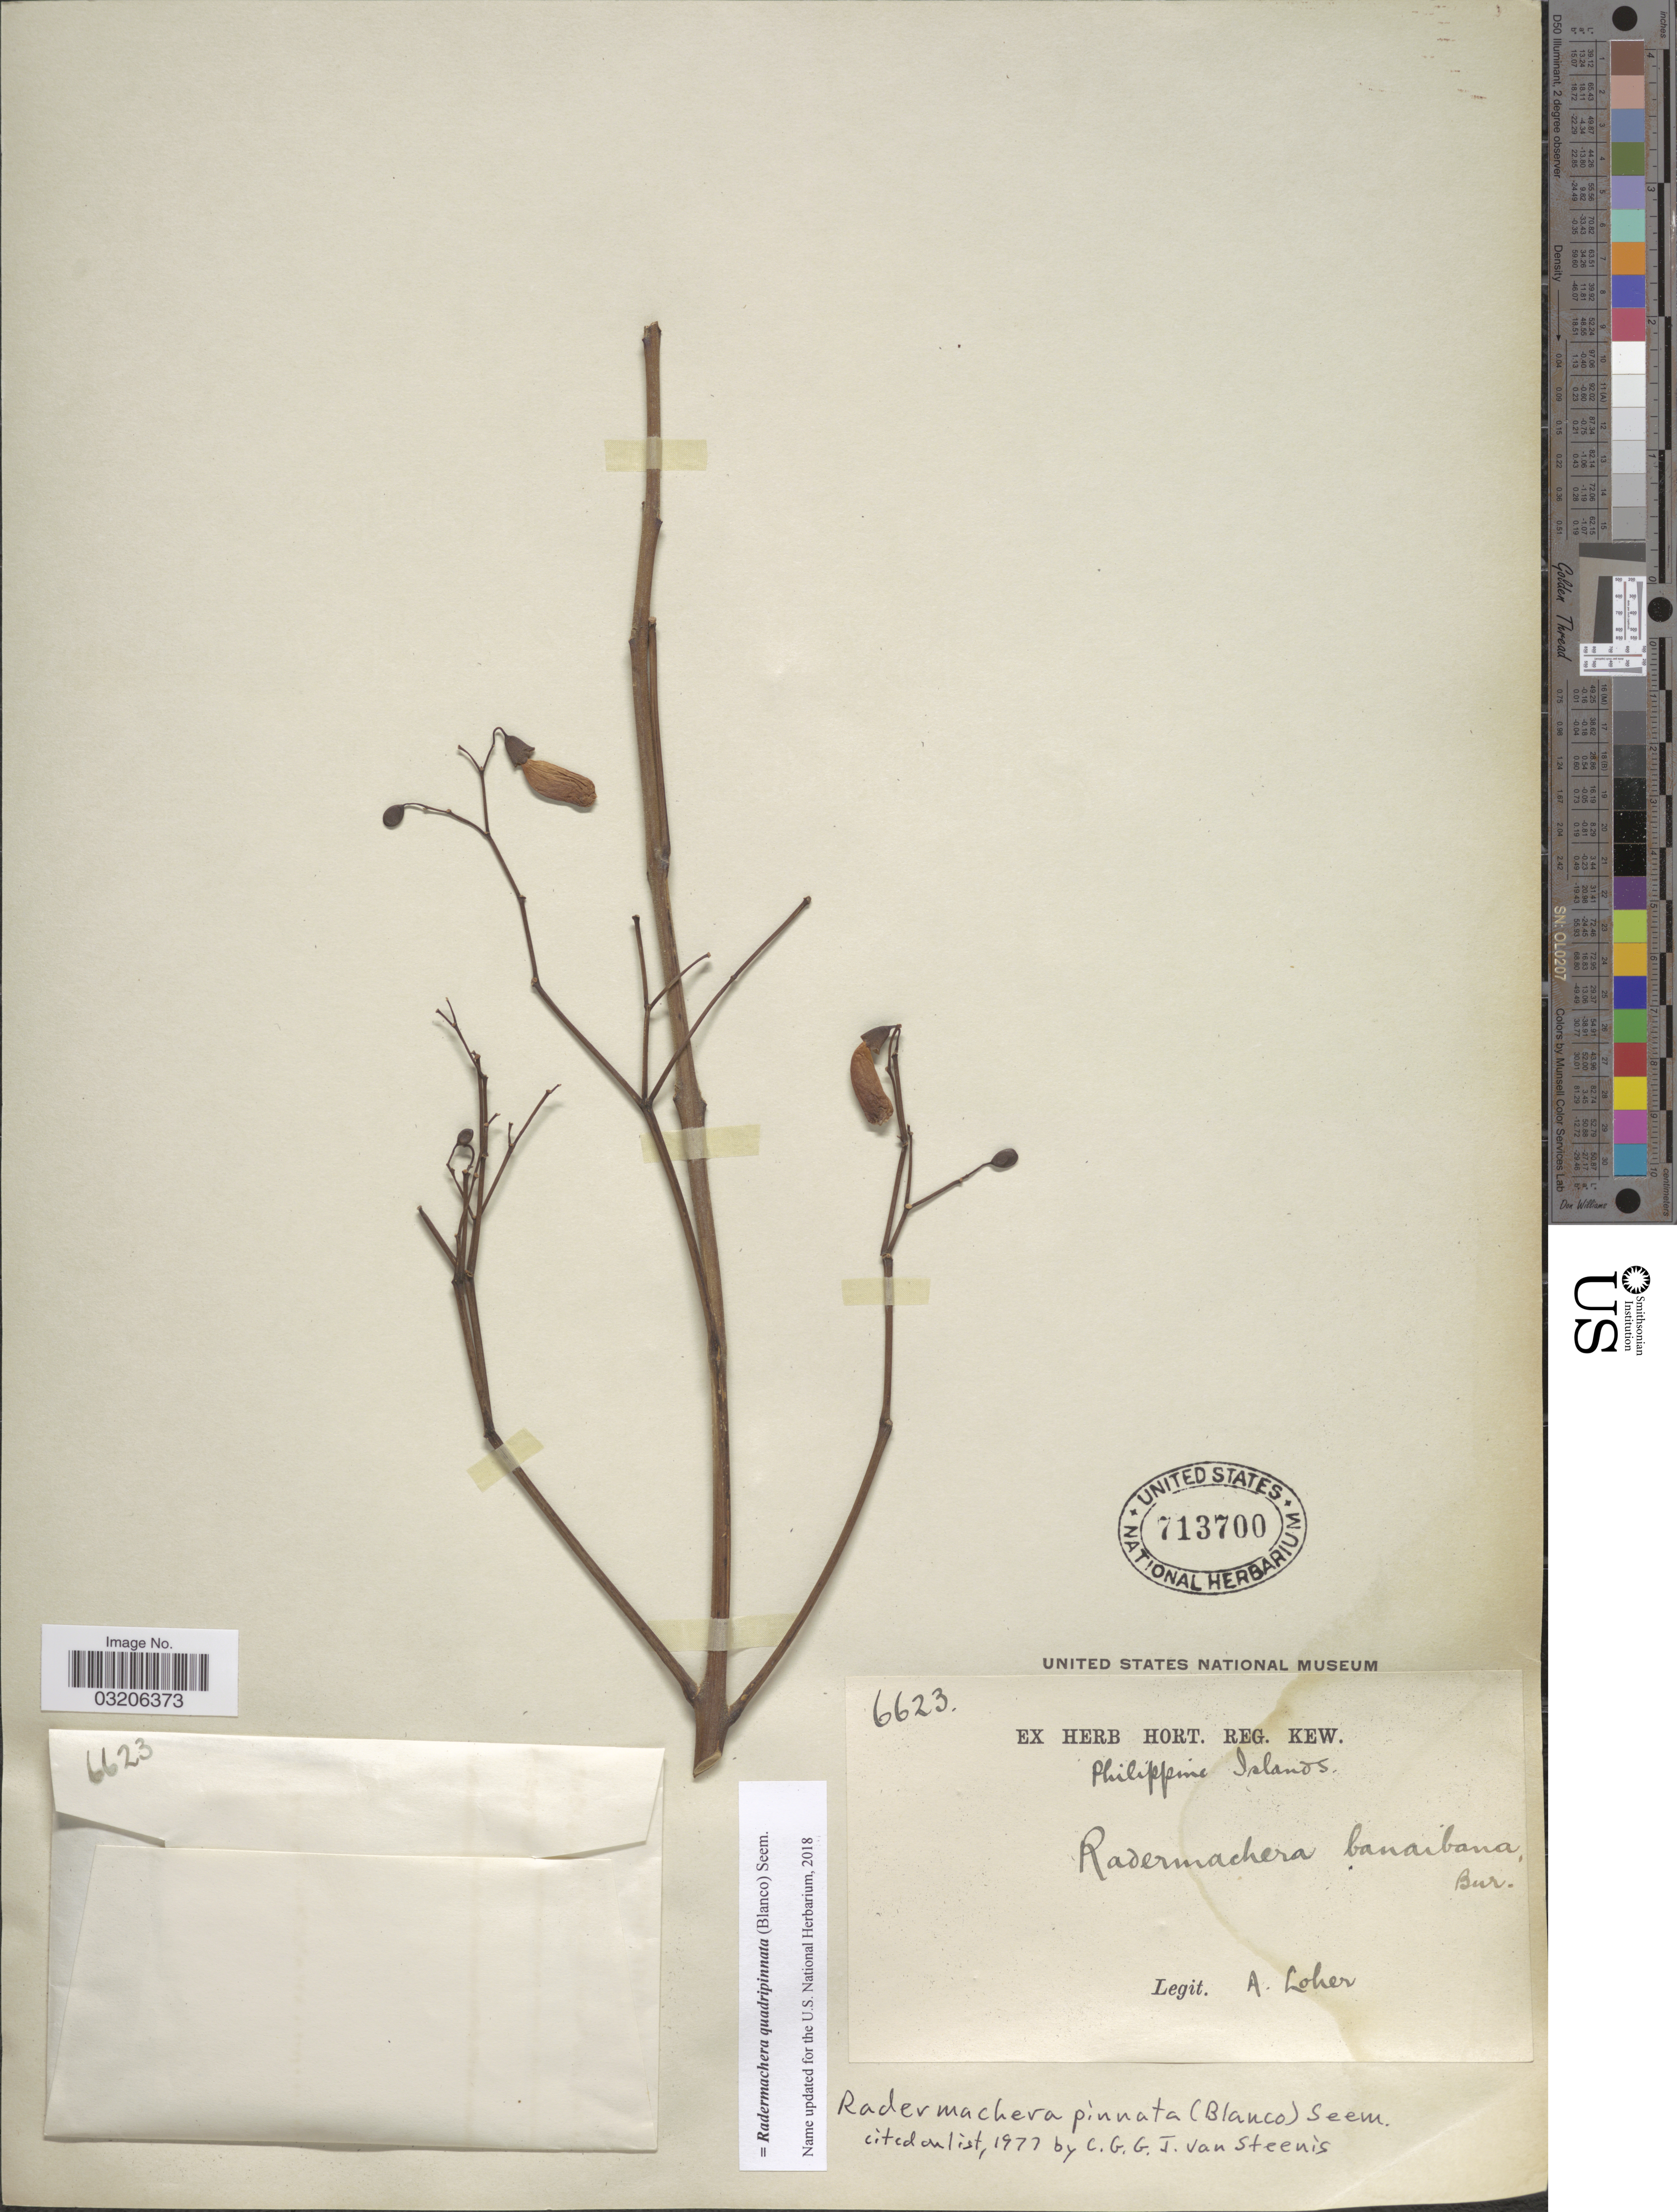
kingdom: Plantae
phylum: Tracheophyta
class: Magnoliopsida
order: Lamiales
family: Bignoniaceae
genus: Radermachera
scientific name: Radermachera quadripinnata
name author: (Blanco) Seem.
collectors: A. Loher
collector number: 6623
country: Philippines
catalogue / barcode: US 713700